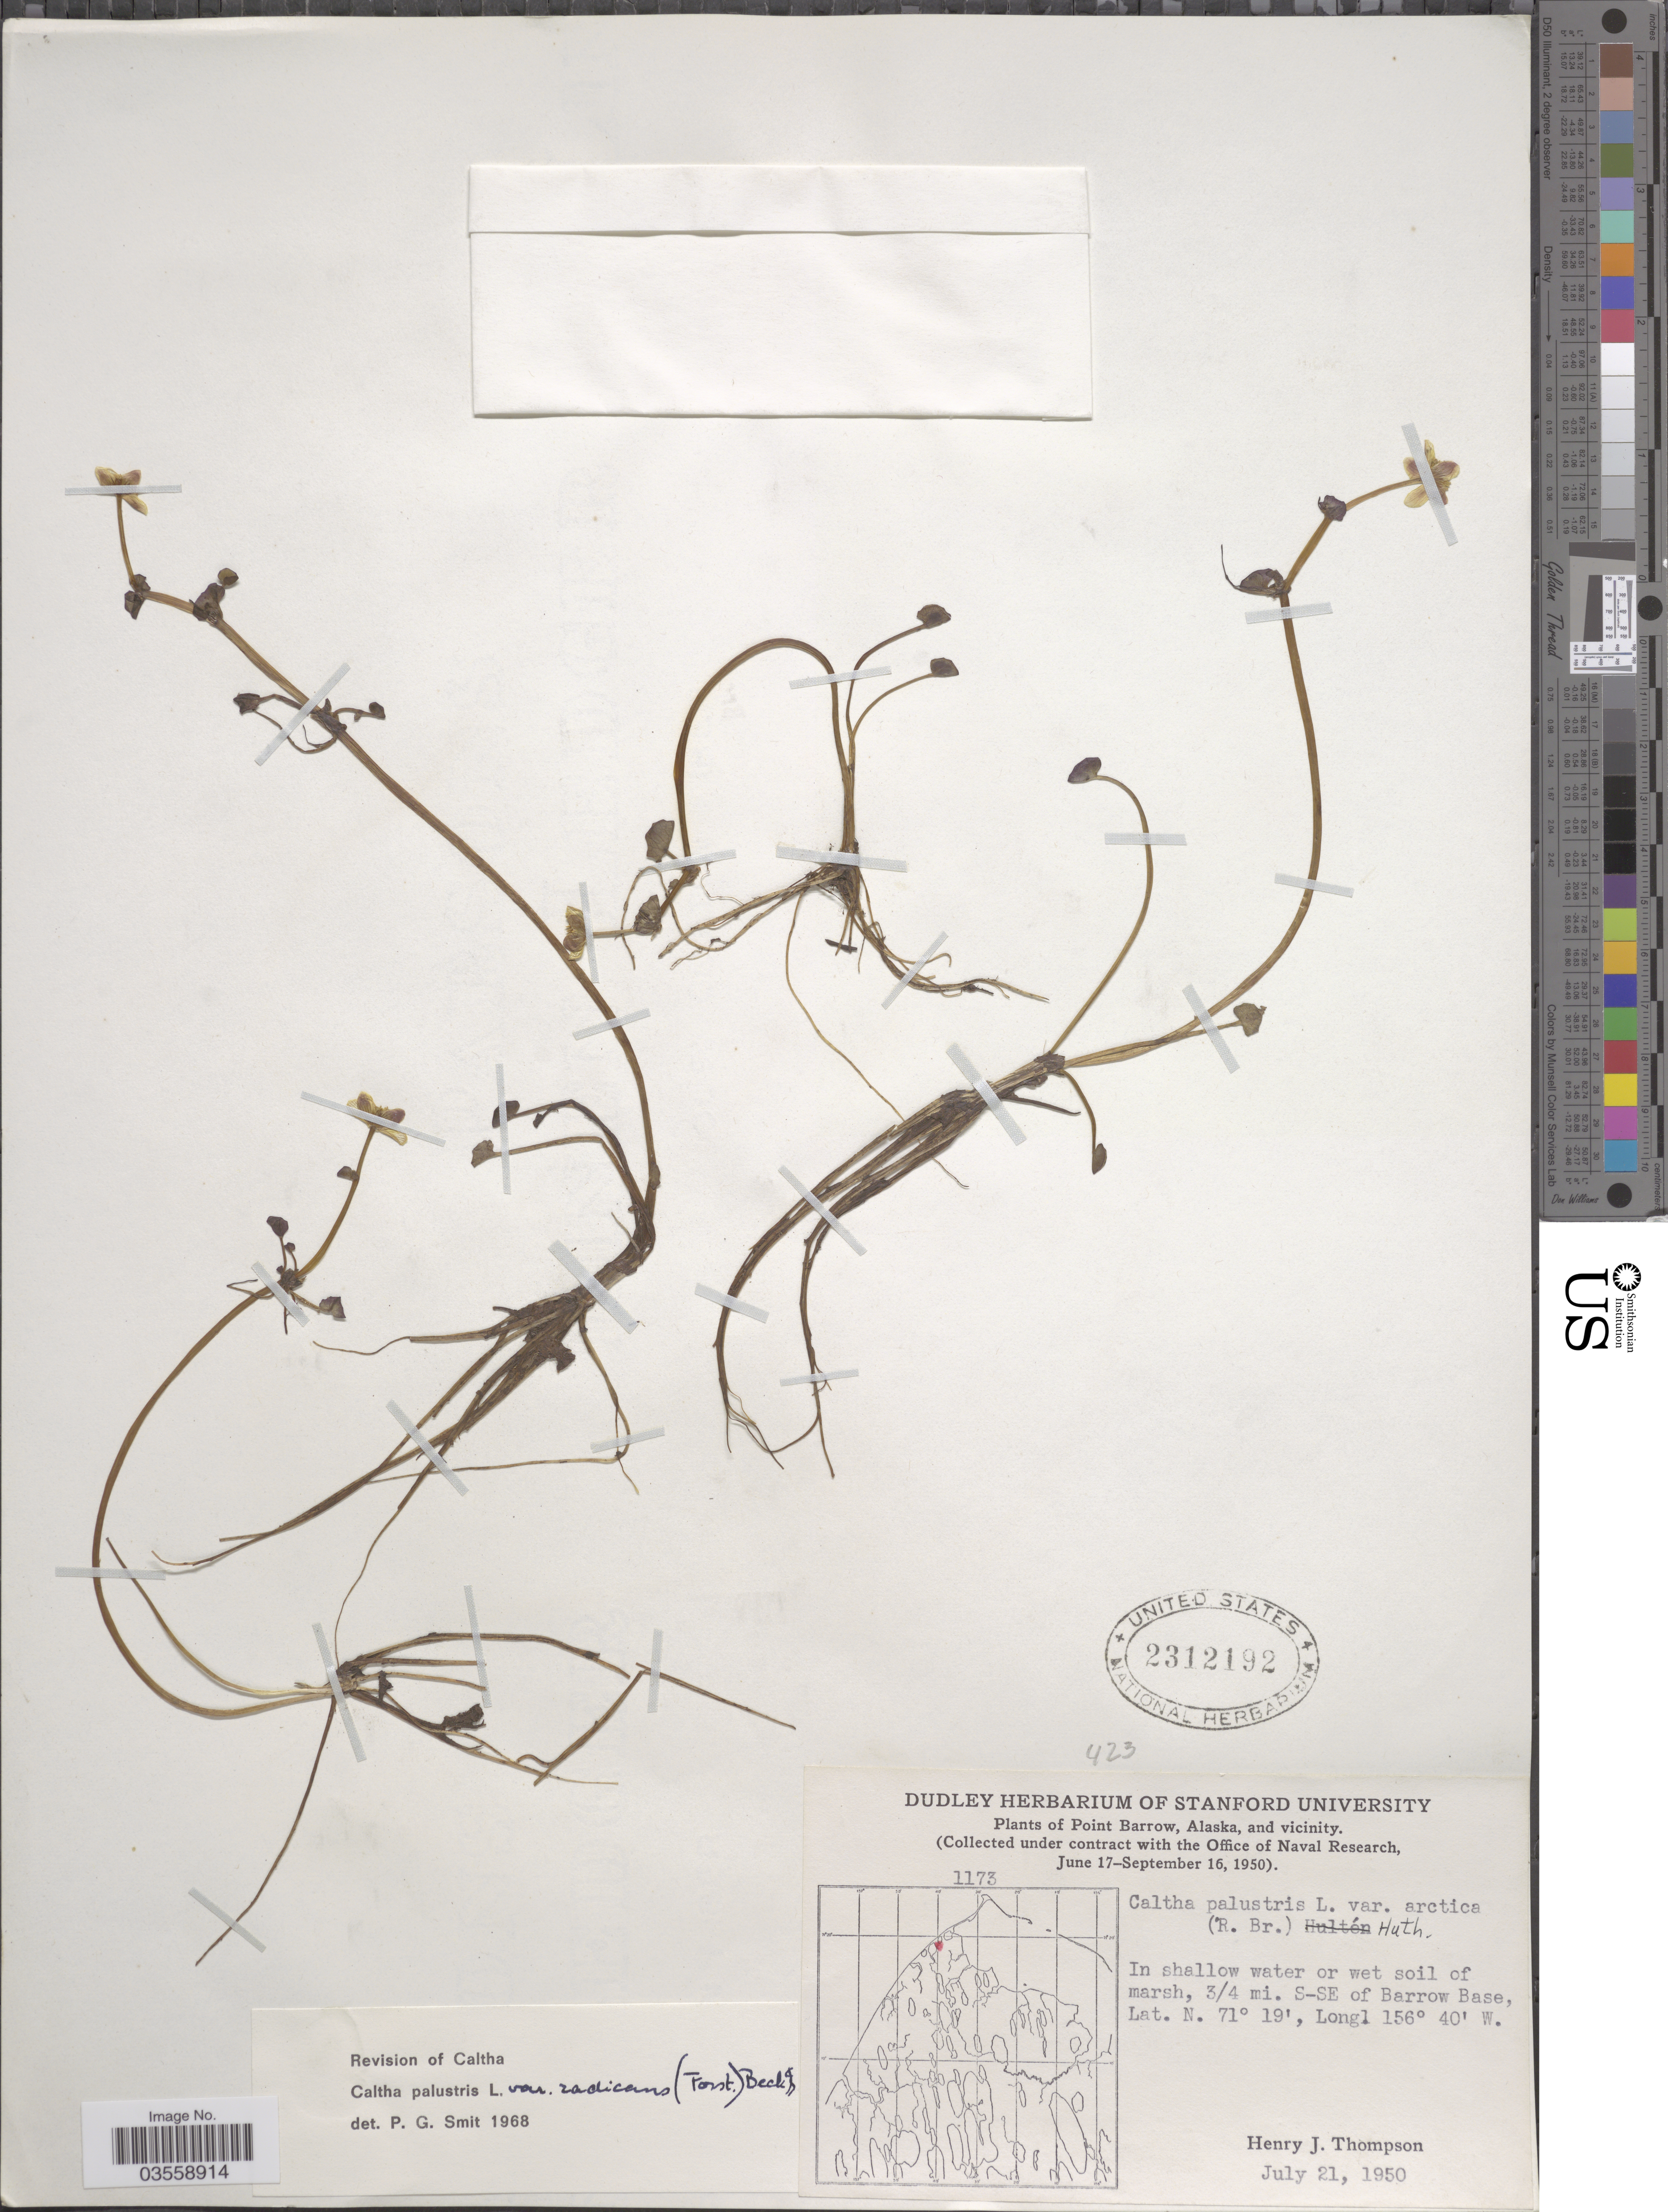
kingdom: Plantae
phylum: Tracheophyta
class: Magnoliopsida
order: Ranunculales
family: Ranunculaceae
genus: Caltha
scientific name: Caltha palustris var. radicans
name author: (T.F. Forst) Beck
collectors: H. J. Thompson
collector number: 1173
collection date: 1950-07-21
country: United States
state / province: Alaska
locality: Point Barrow, Alaska, and vicinity. 3/4 mi. S-SE of Barrow Base.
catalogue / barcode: US 2312192